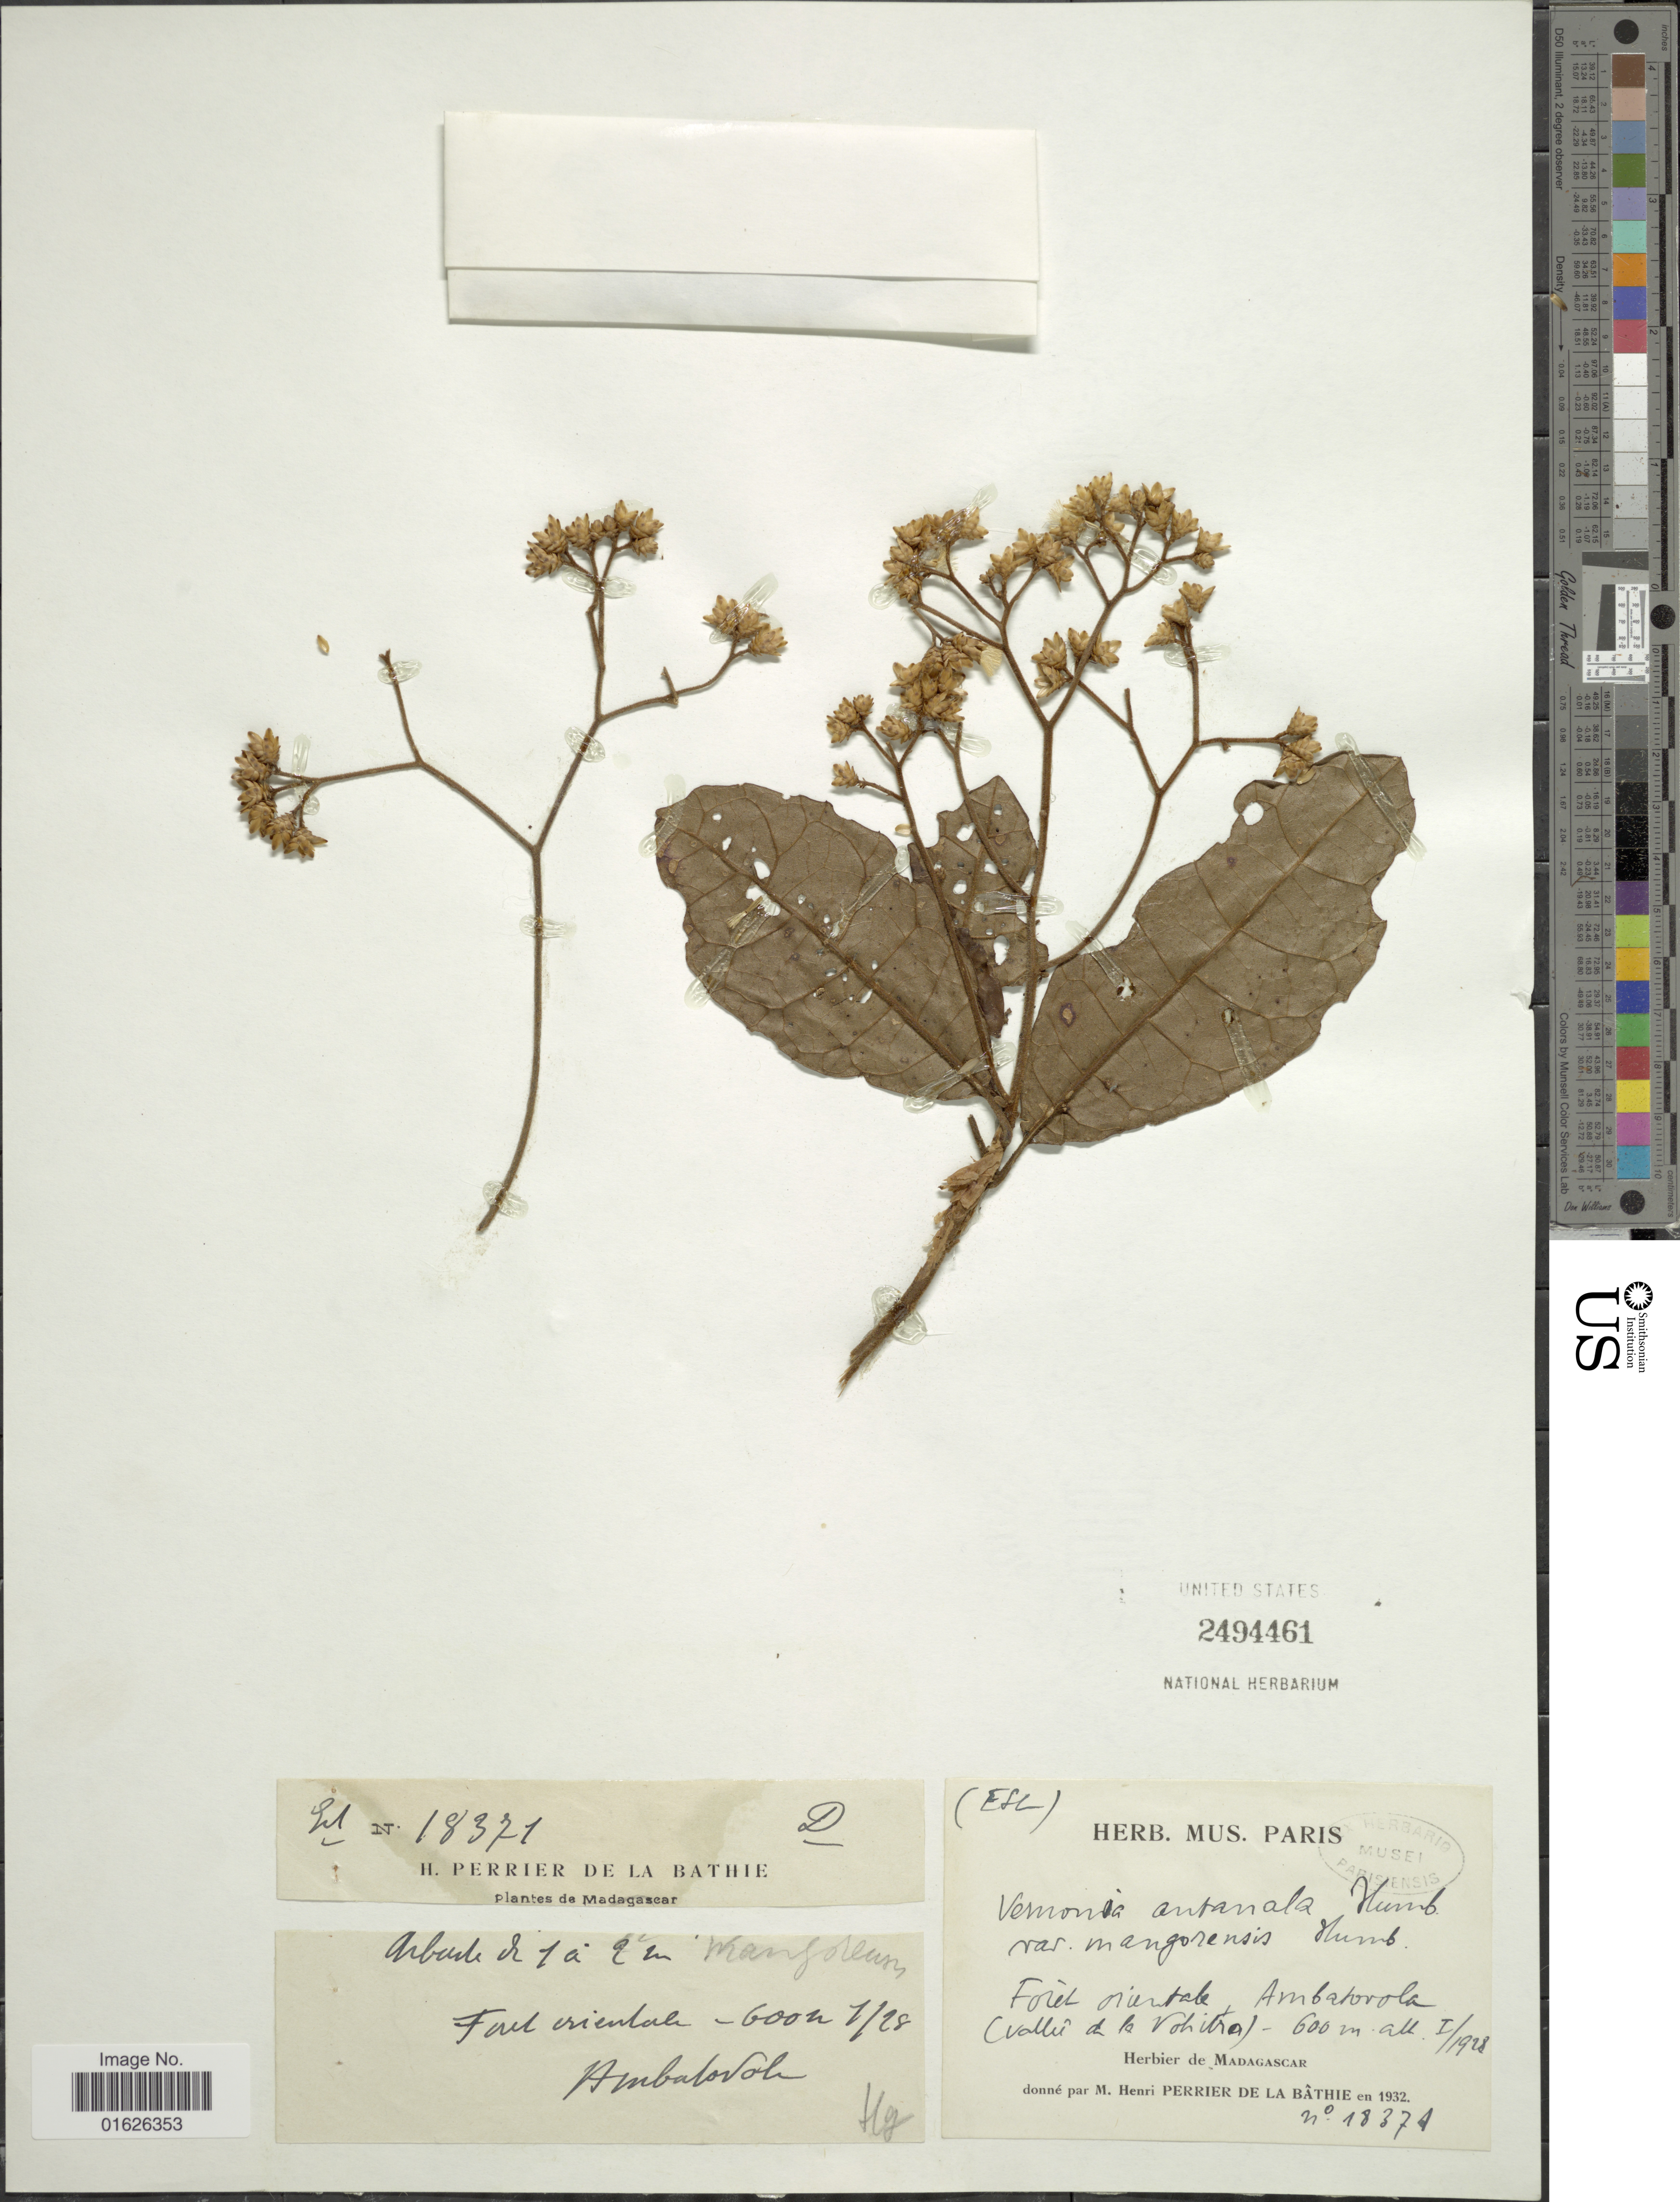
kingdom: Plantae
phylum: Tracheophyta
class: Magnoliopsida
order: Asterales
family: Asteraceae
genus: Gymnanthemum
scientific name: Gymnanthemum antanalum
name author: (Humbert) H. Rob.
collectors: H. Perrier de la Bâthie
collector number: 1837A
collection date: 1928-01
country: Madagascar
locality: Foret orientale Ambotovola ( Vallee de la Vohitra).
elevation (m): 600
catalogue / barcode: US 2494461